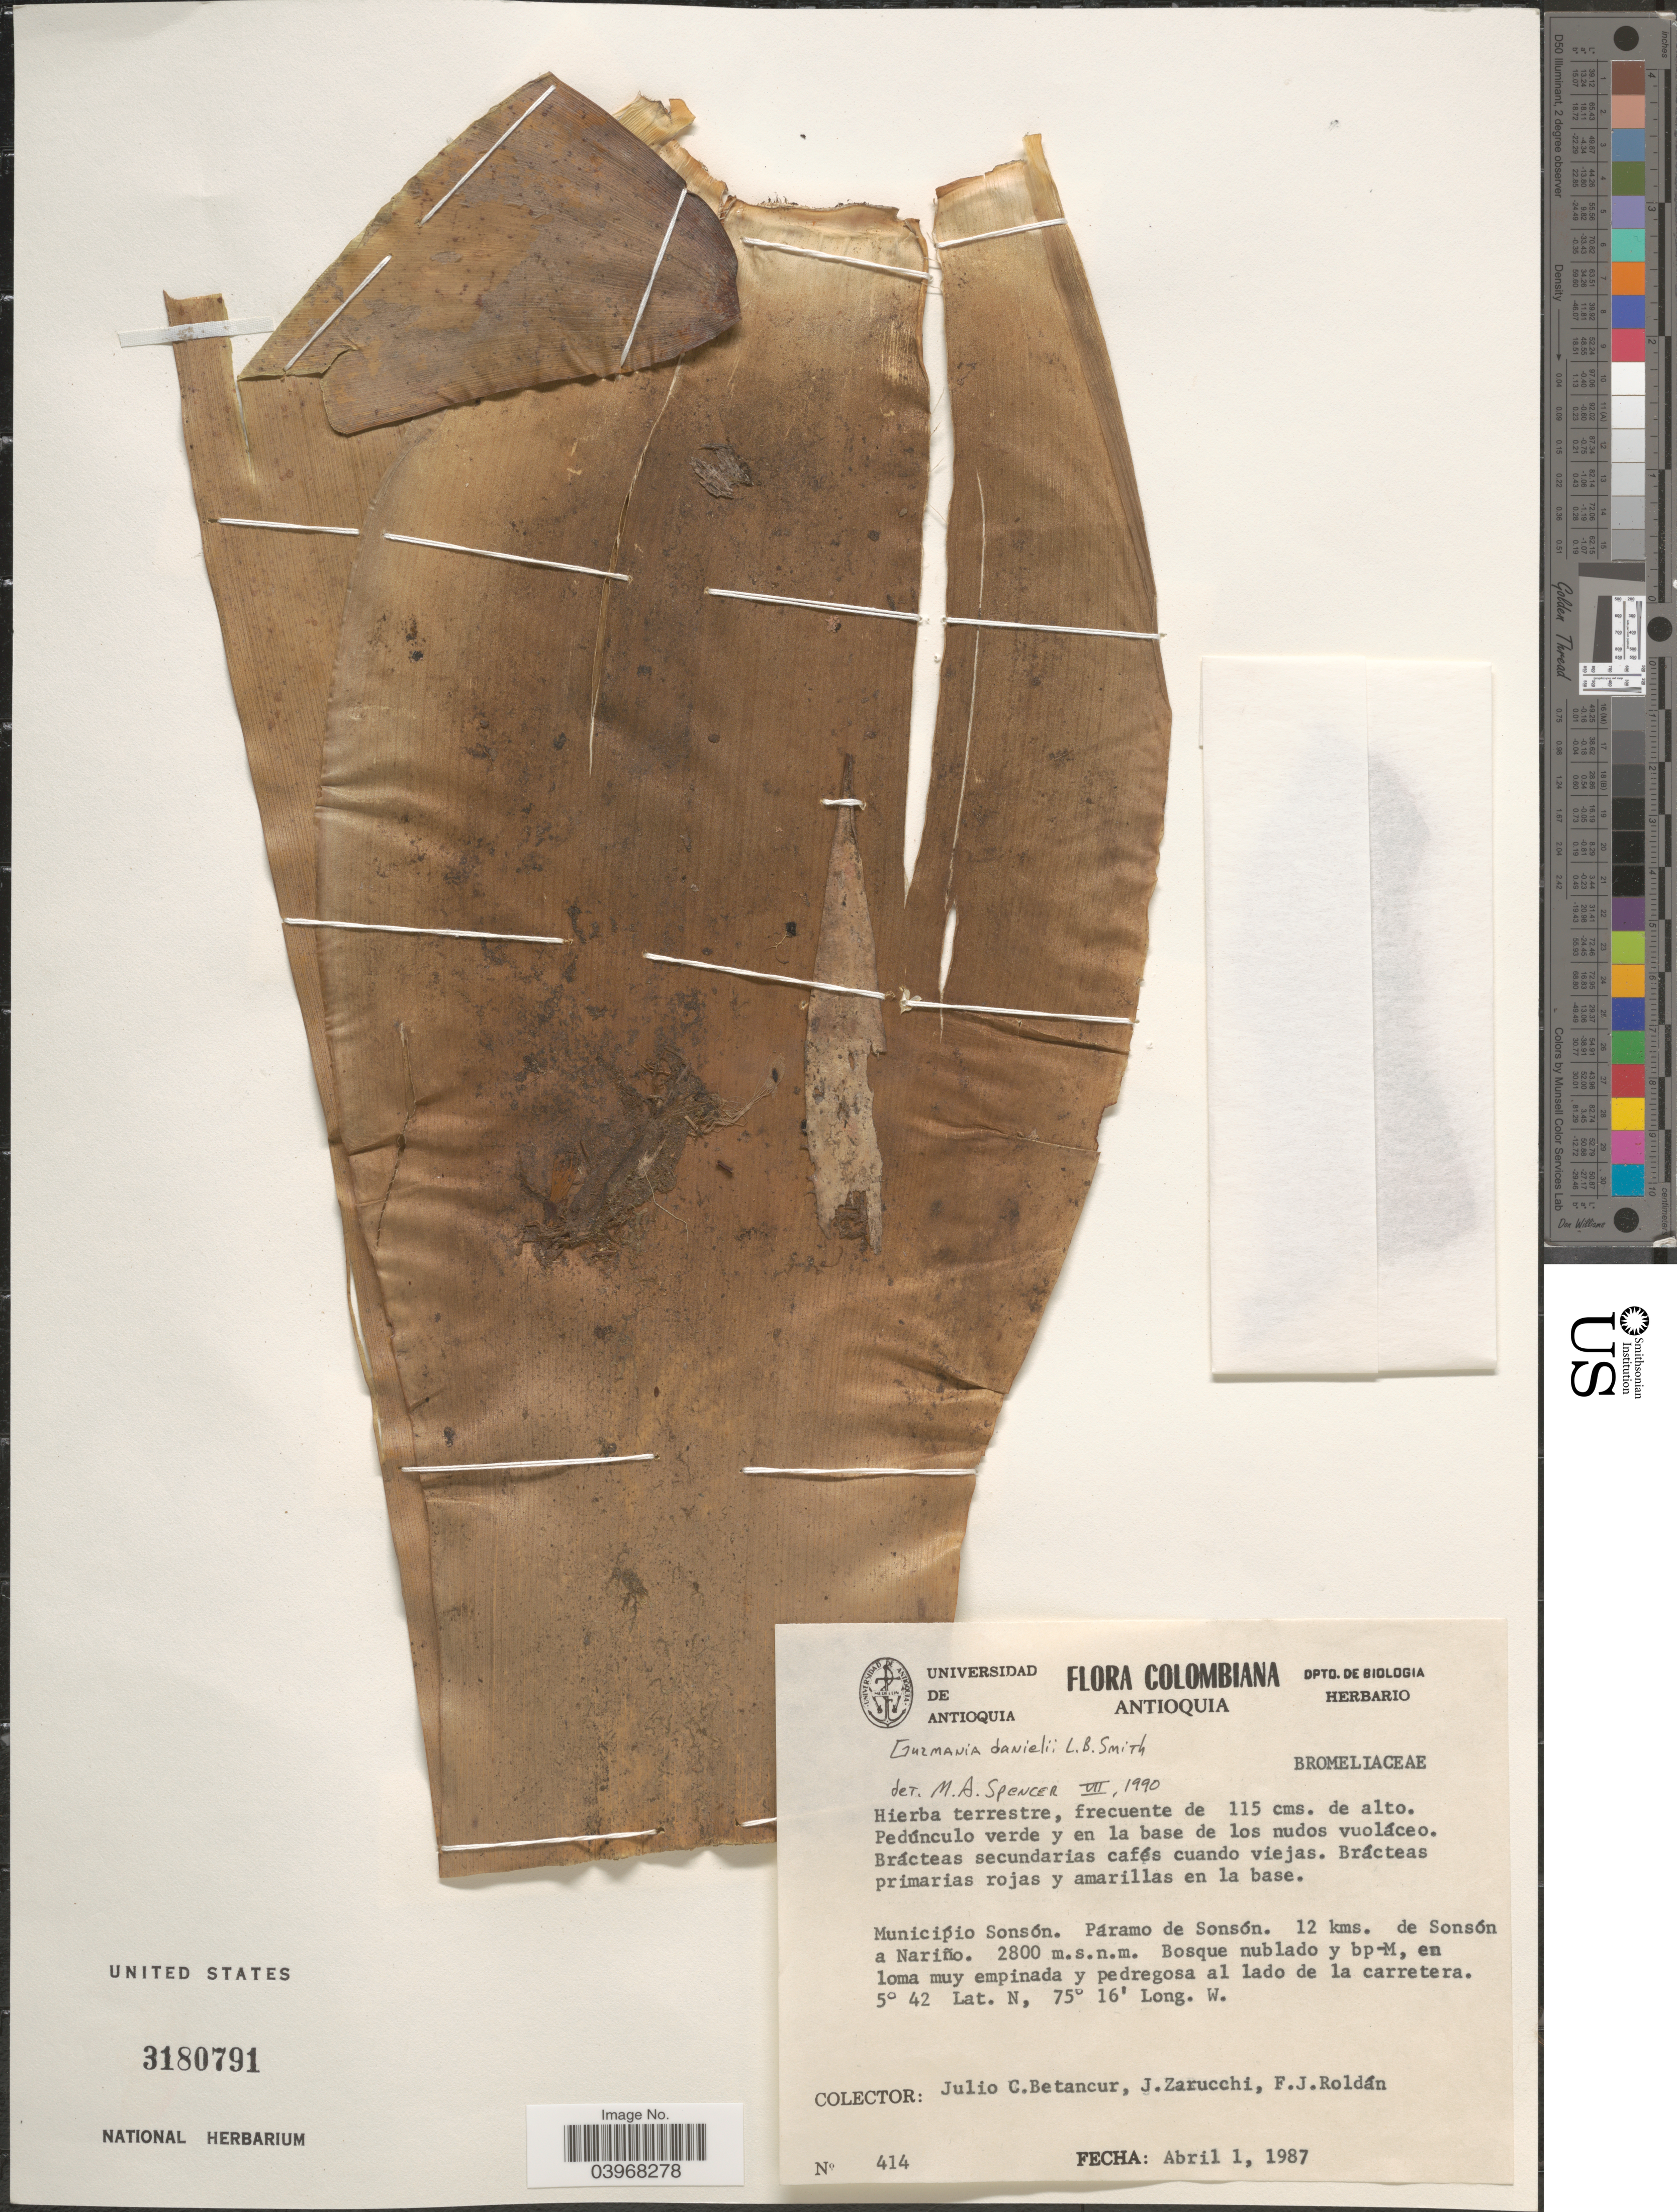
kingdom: Plantae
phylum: Tracheophyta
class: Liliopsida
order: Poales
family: Bromeliaceae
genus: Guzmania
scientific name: Guzmania danielii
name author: L.B. Sm.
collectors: J. C. Betancur, J. L. Zarucchi & F. J. Roldán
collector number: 414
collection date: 1987-04-01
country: Colombia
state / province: Antioquia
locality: Municipio Sonsón. Páramo de Sonsón. 12 kms. de Sonsón a Nariño.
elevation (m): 2800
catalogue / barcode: US 3180791